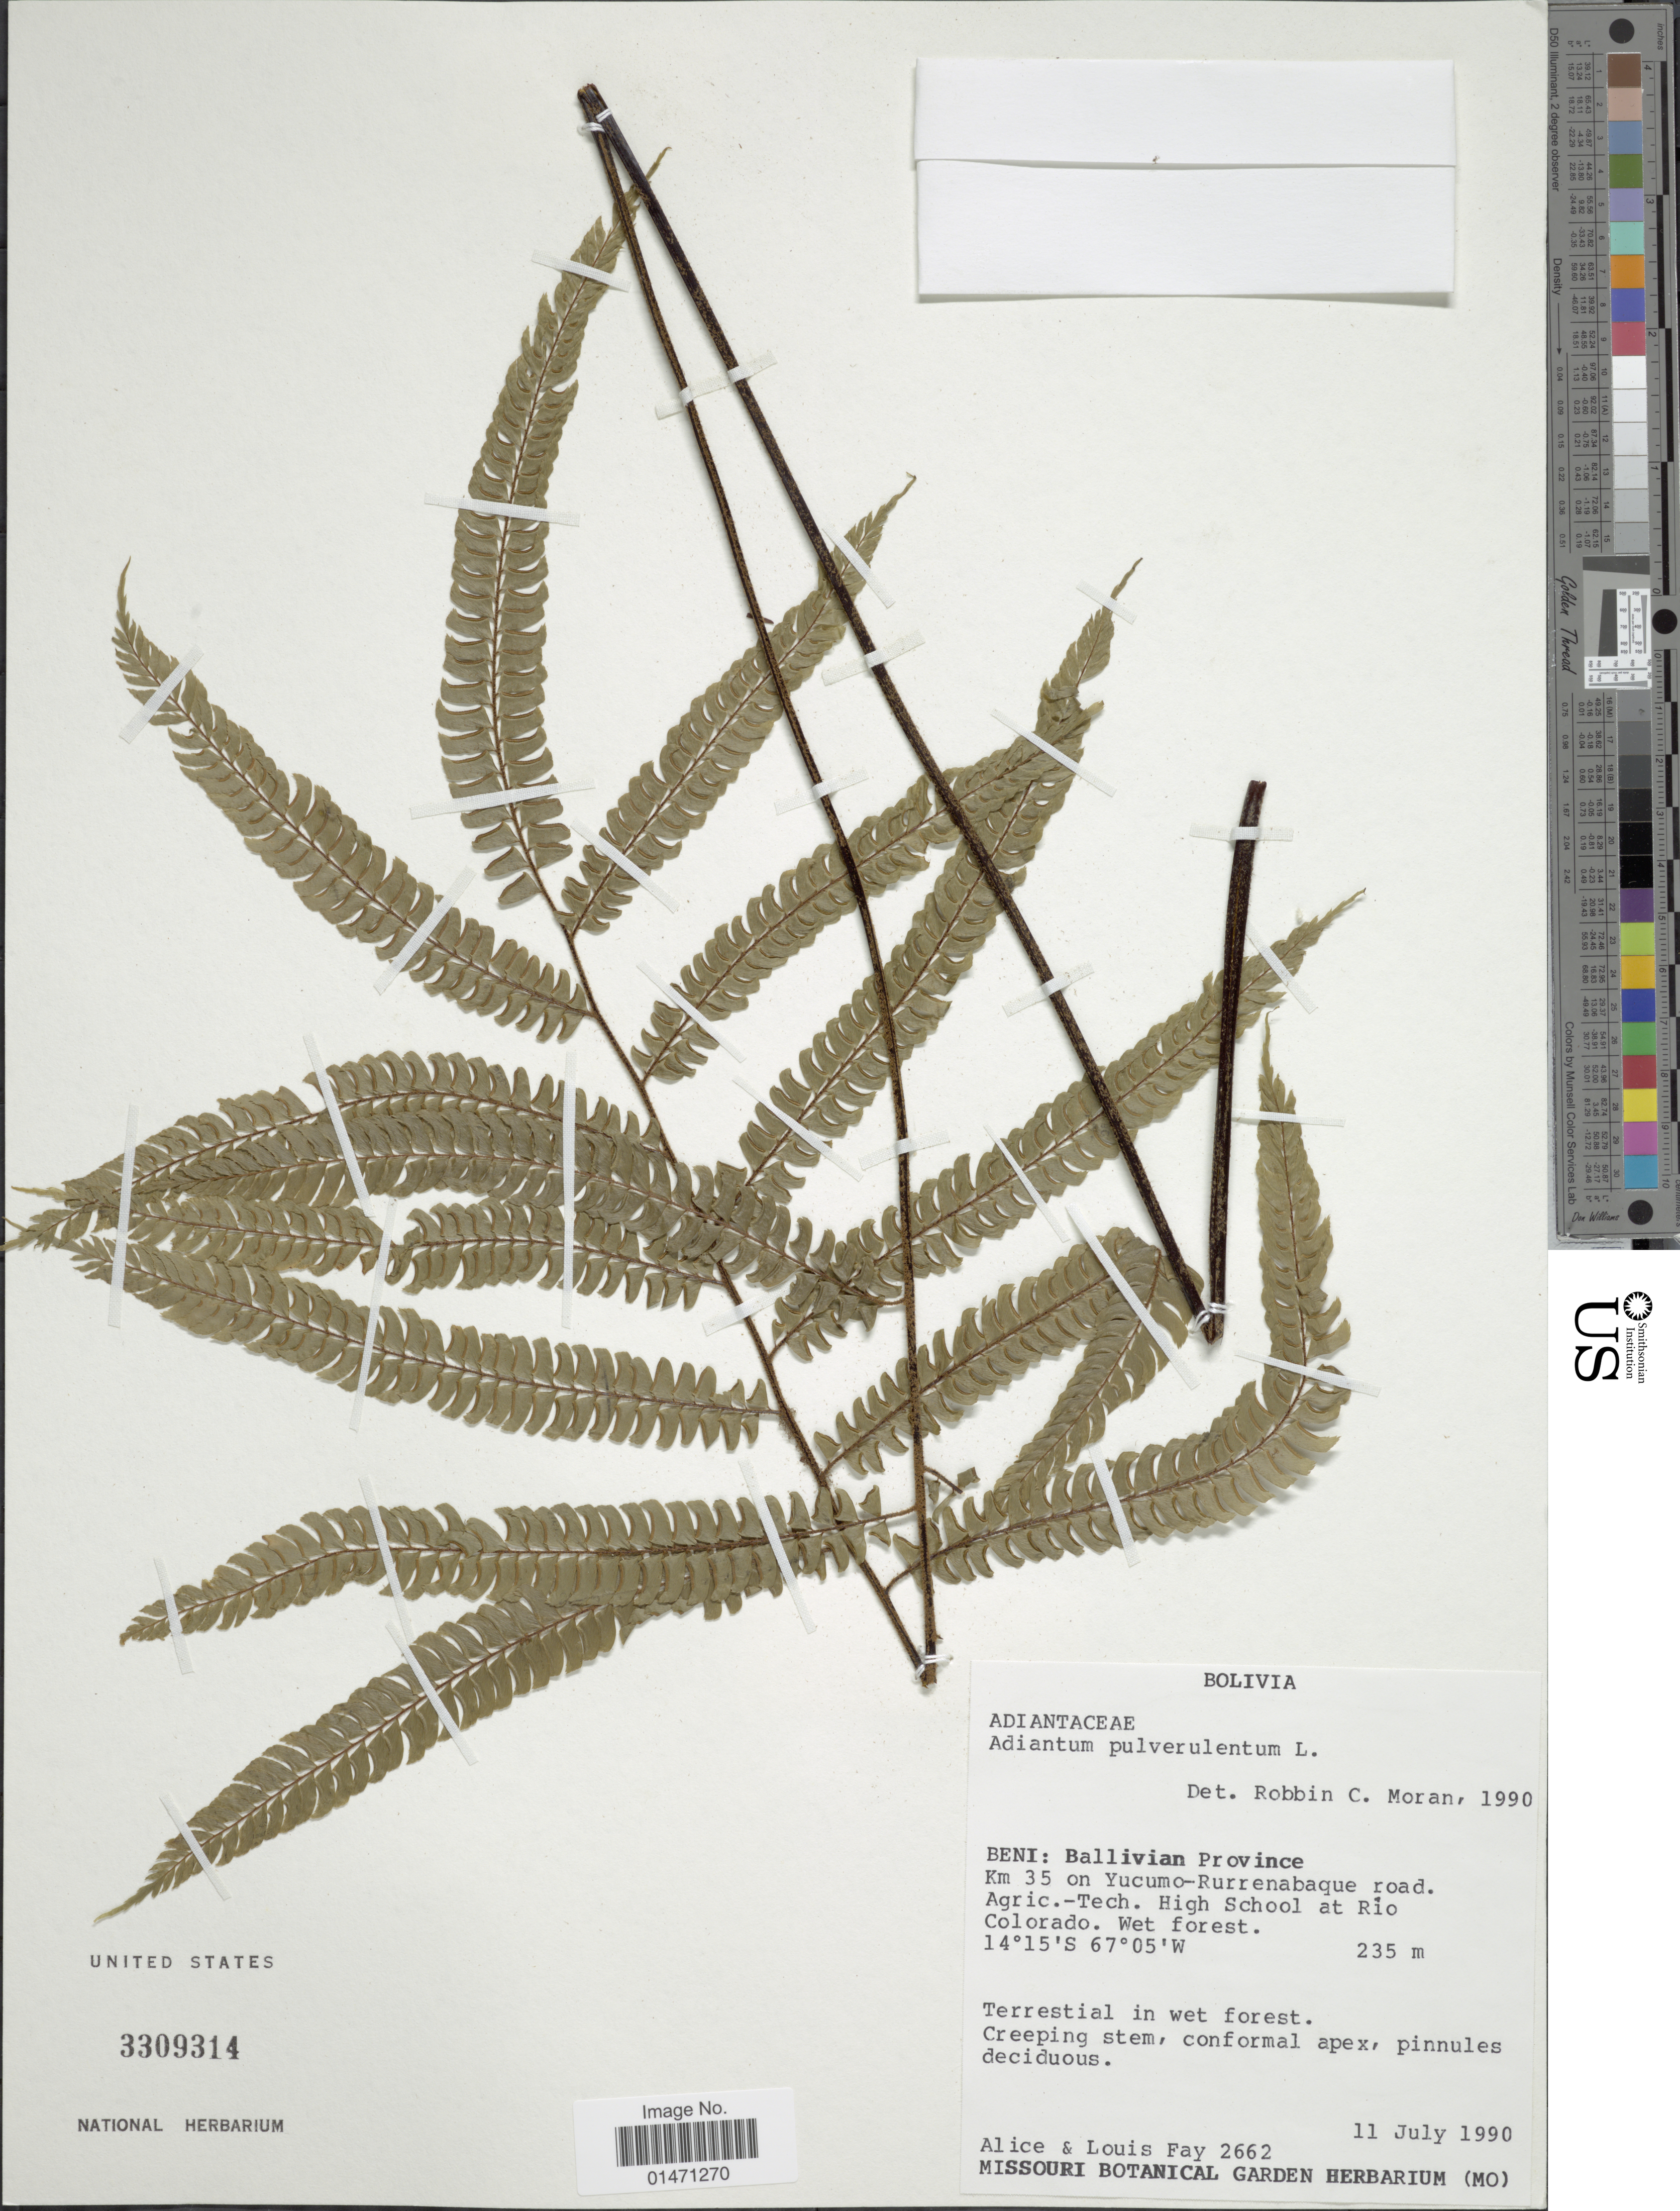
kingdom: Plantae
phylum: Tracheophyta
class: Polypodiopsida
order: Polypodiales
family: Pteridaceae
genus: Adiantum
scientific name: Adiantum pulverulentum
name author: L.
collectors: A. Fay & L. Fay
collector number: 2662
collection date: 1990-07-11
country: Bolivia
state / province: Beni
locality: Beni: Ballivian province, km 35 on Yucumo-Rurrenabaque road, Agric.-Tech. high school at Rio Colorado, wet forest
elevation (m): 235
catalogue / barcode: US 3309314